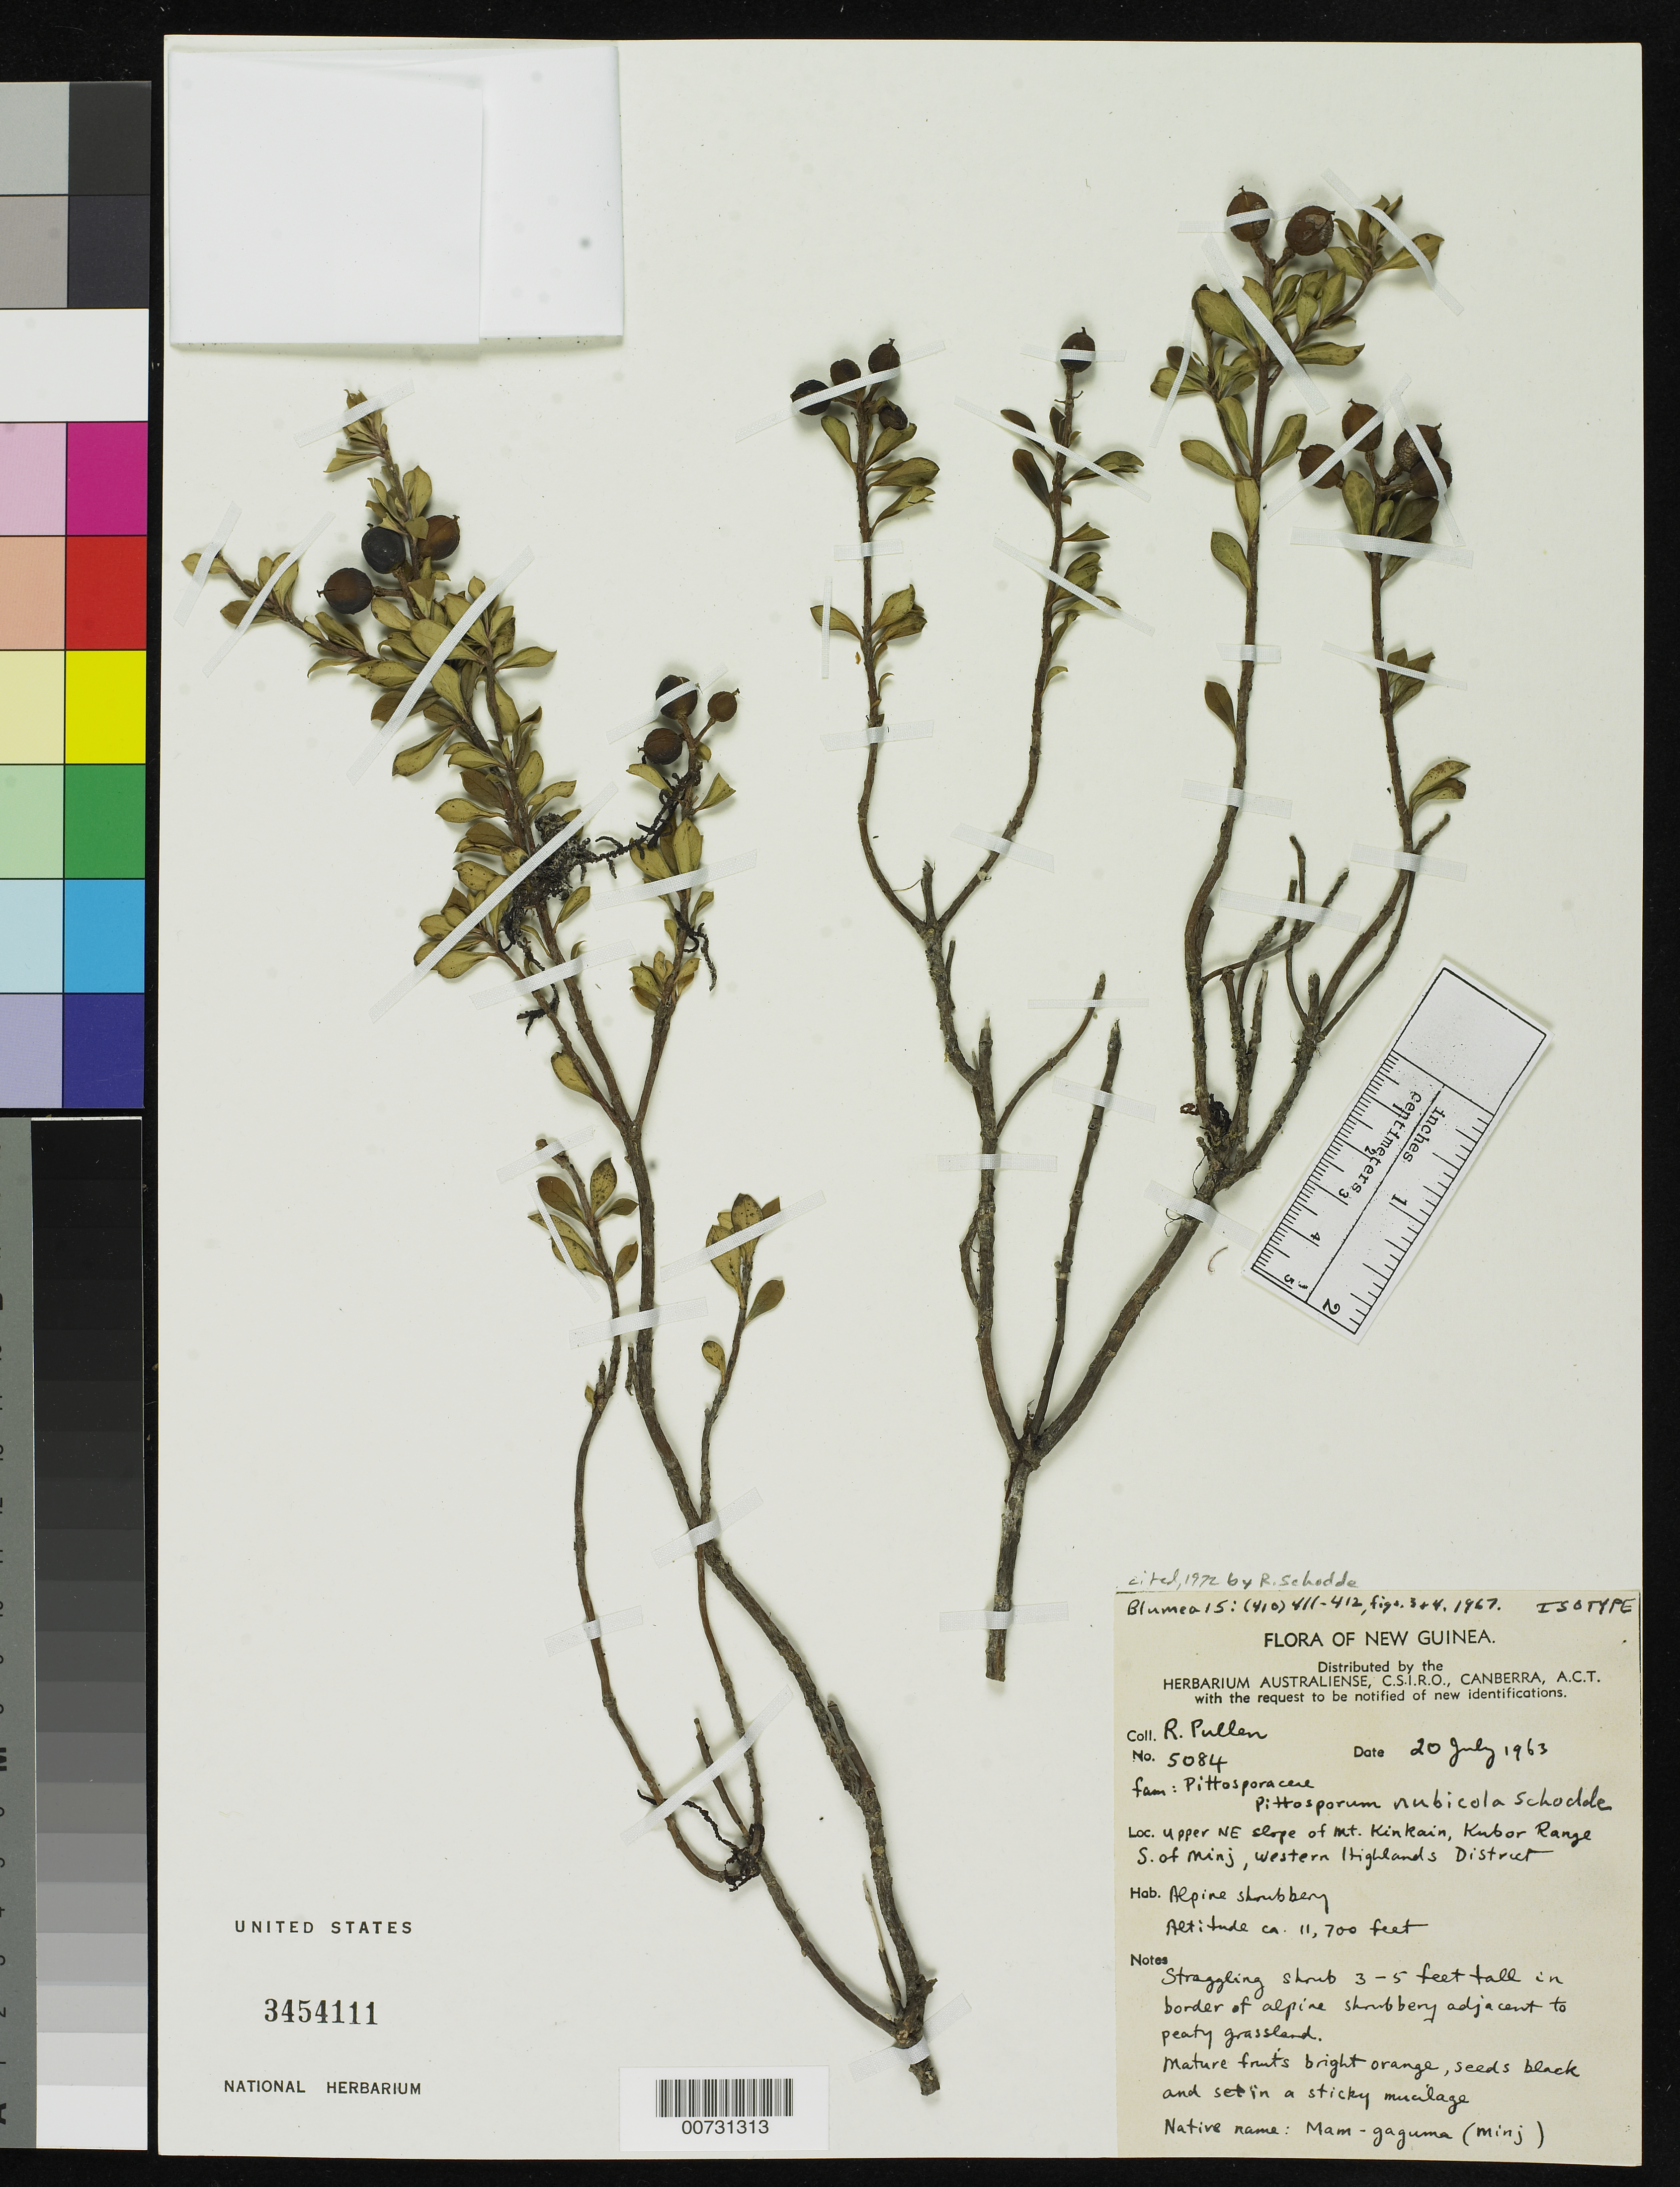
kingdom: Plantae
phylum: Tracheophyta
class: Magnoliopsida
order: Apiales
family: Pittosporaceae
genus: Pittosporum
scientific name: Pittosporum nubicola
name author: Schodde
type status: Isotype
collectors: R. Pullen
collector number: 5084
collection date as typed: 20 Jul 1963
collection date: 1963-07-20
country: Papua New Guinea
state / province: Western Highlands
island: New Guinea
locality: Upper NE slope of Mt. Kinkain, Kubor Range S of Minj, Western Highlands District.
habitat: Alpine shrubbery.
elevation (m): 3566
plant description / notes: Common name: Native name: Mam-gaguma (Minj)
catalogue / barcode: US 3454111